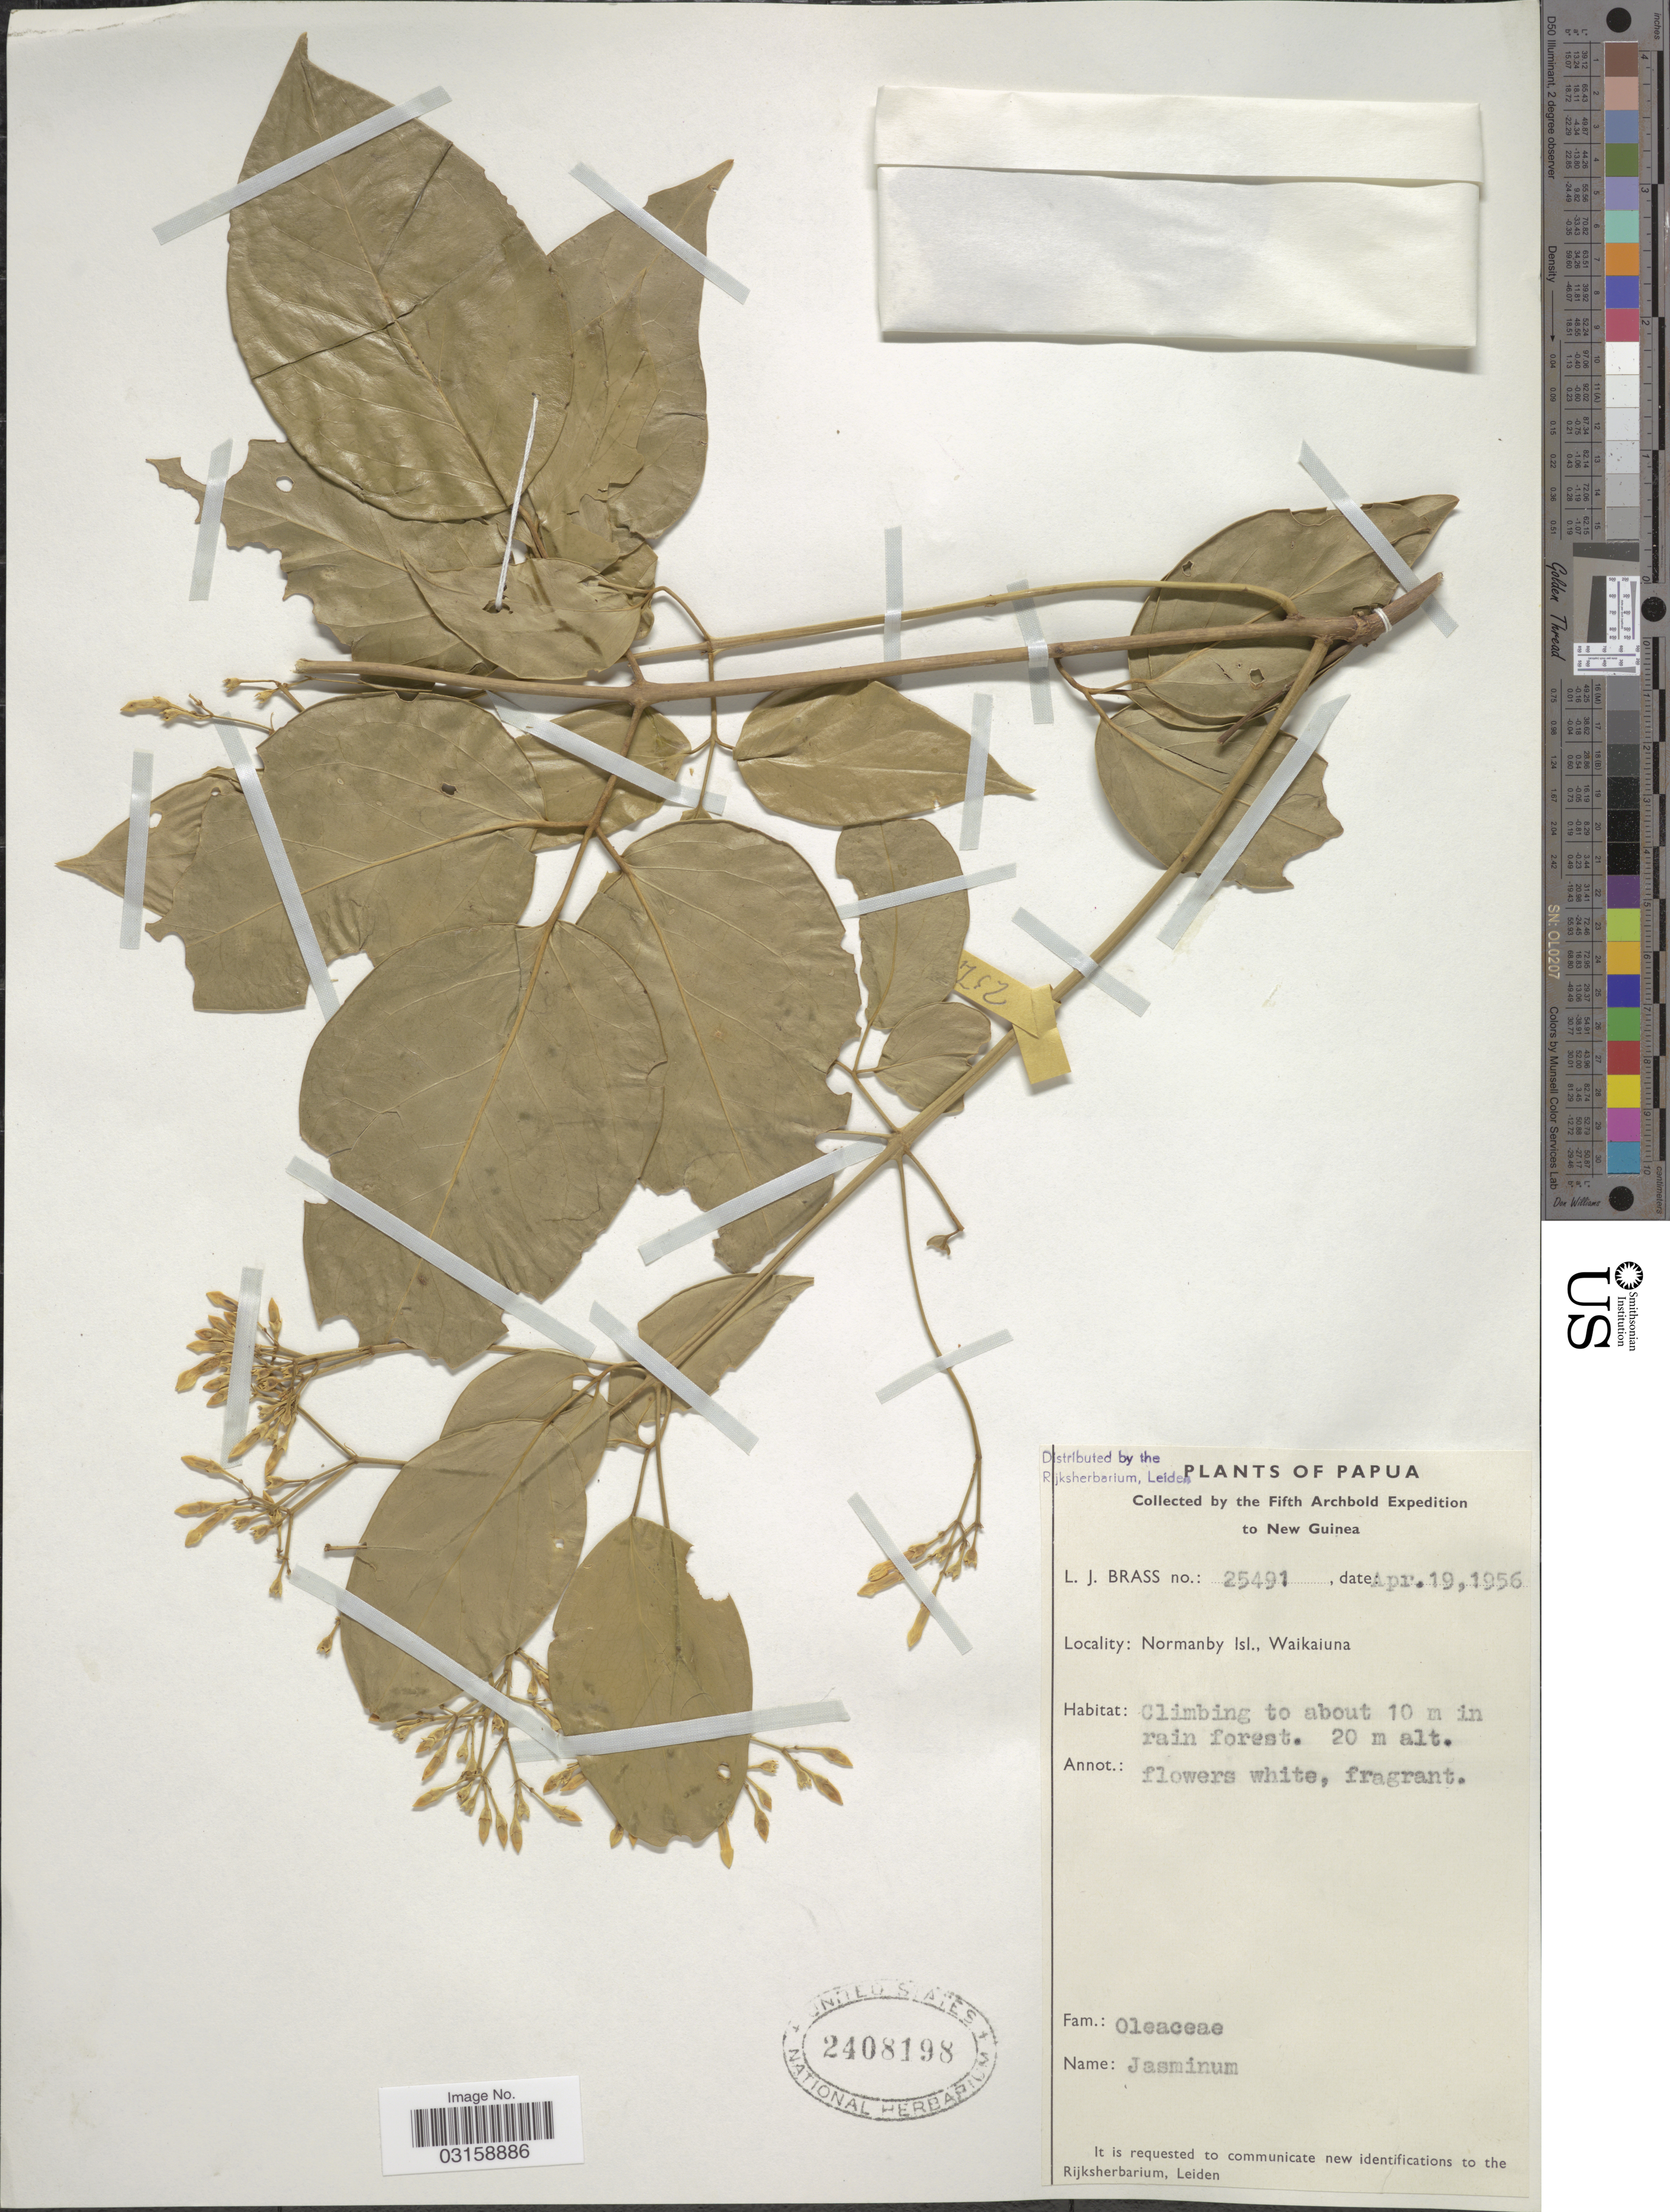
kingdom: Plantae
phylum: Tracheophyta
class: Magnoliopsida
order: Lamiales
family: Oleaceae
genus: Jasminum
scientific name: Jasminum sp.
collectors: L. J. Brass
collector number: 25491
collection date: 1956-04-19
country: Papua New Guinea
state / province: Milne Bay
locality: Papua. New Guinea. Normanby Isl., Waikaiuna.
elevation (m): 20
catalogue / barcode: US 2408198